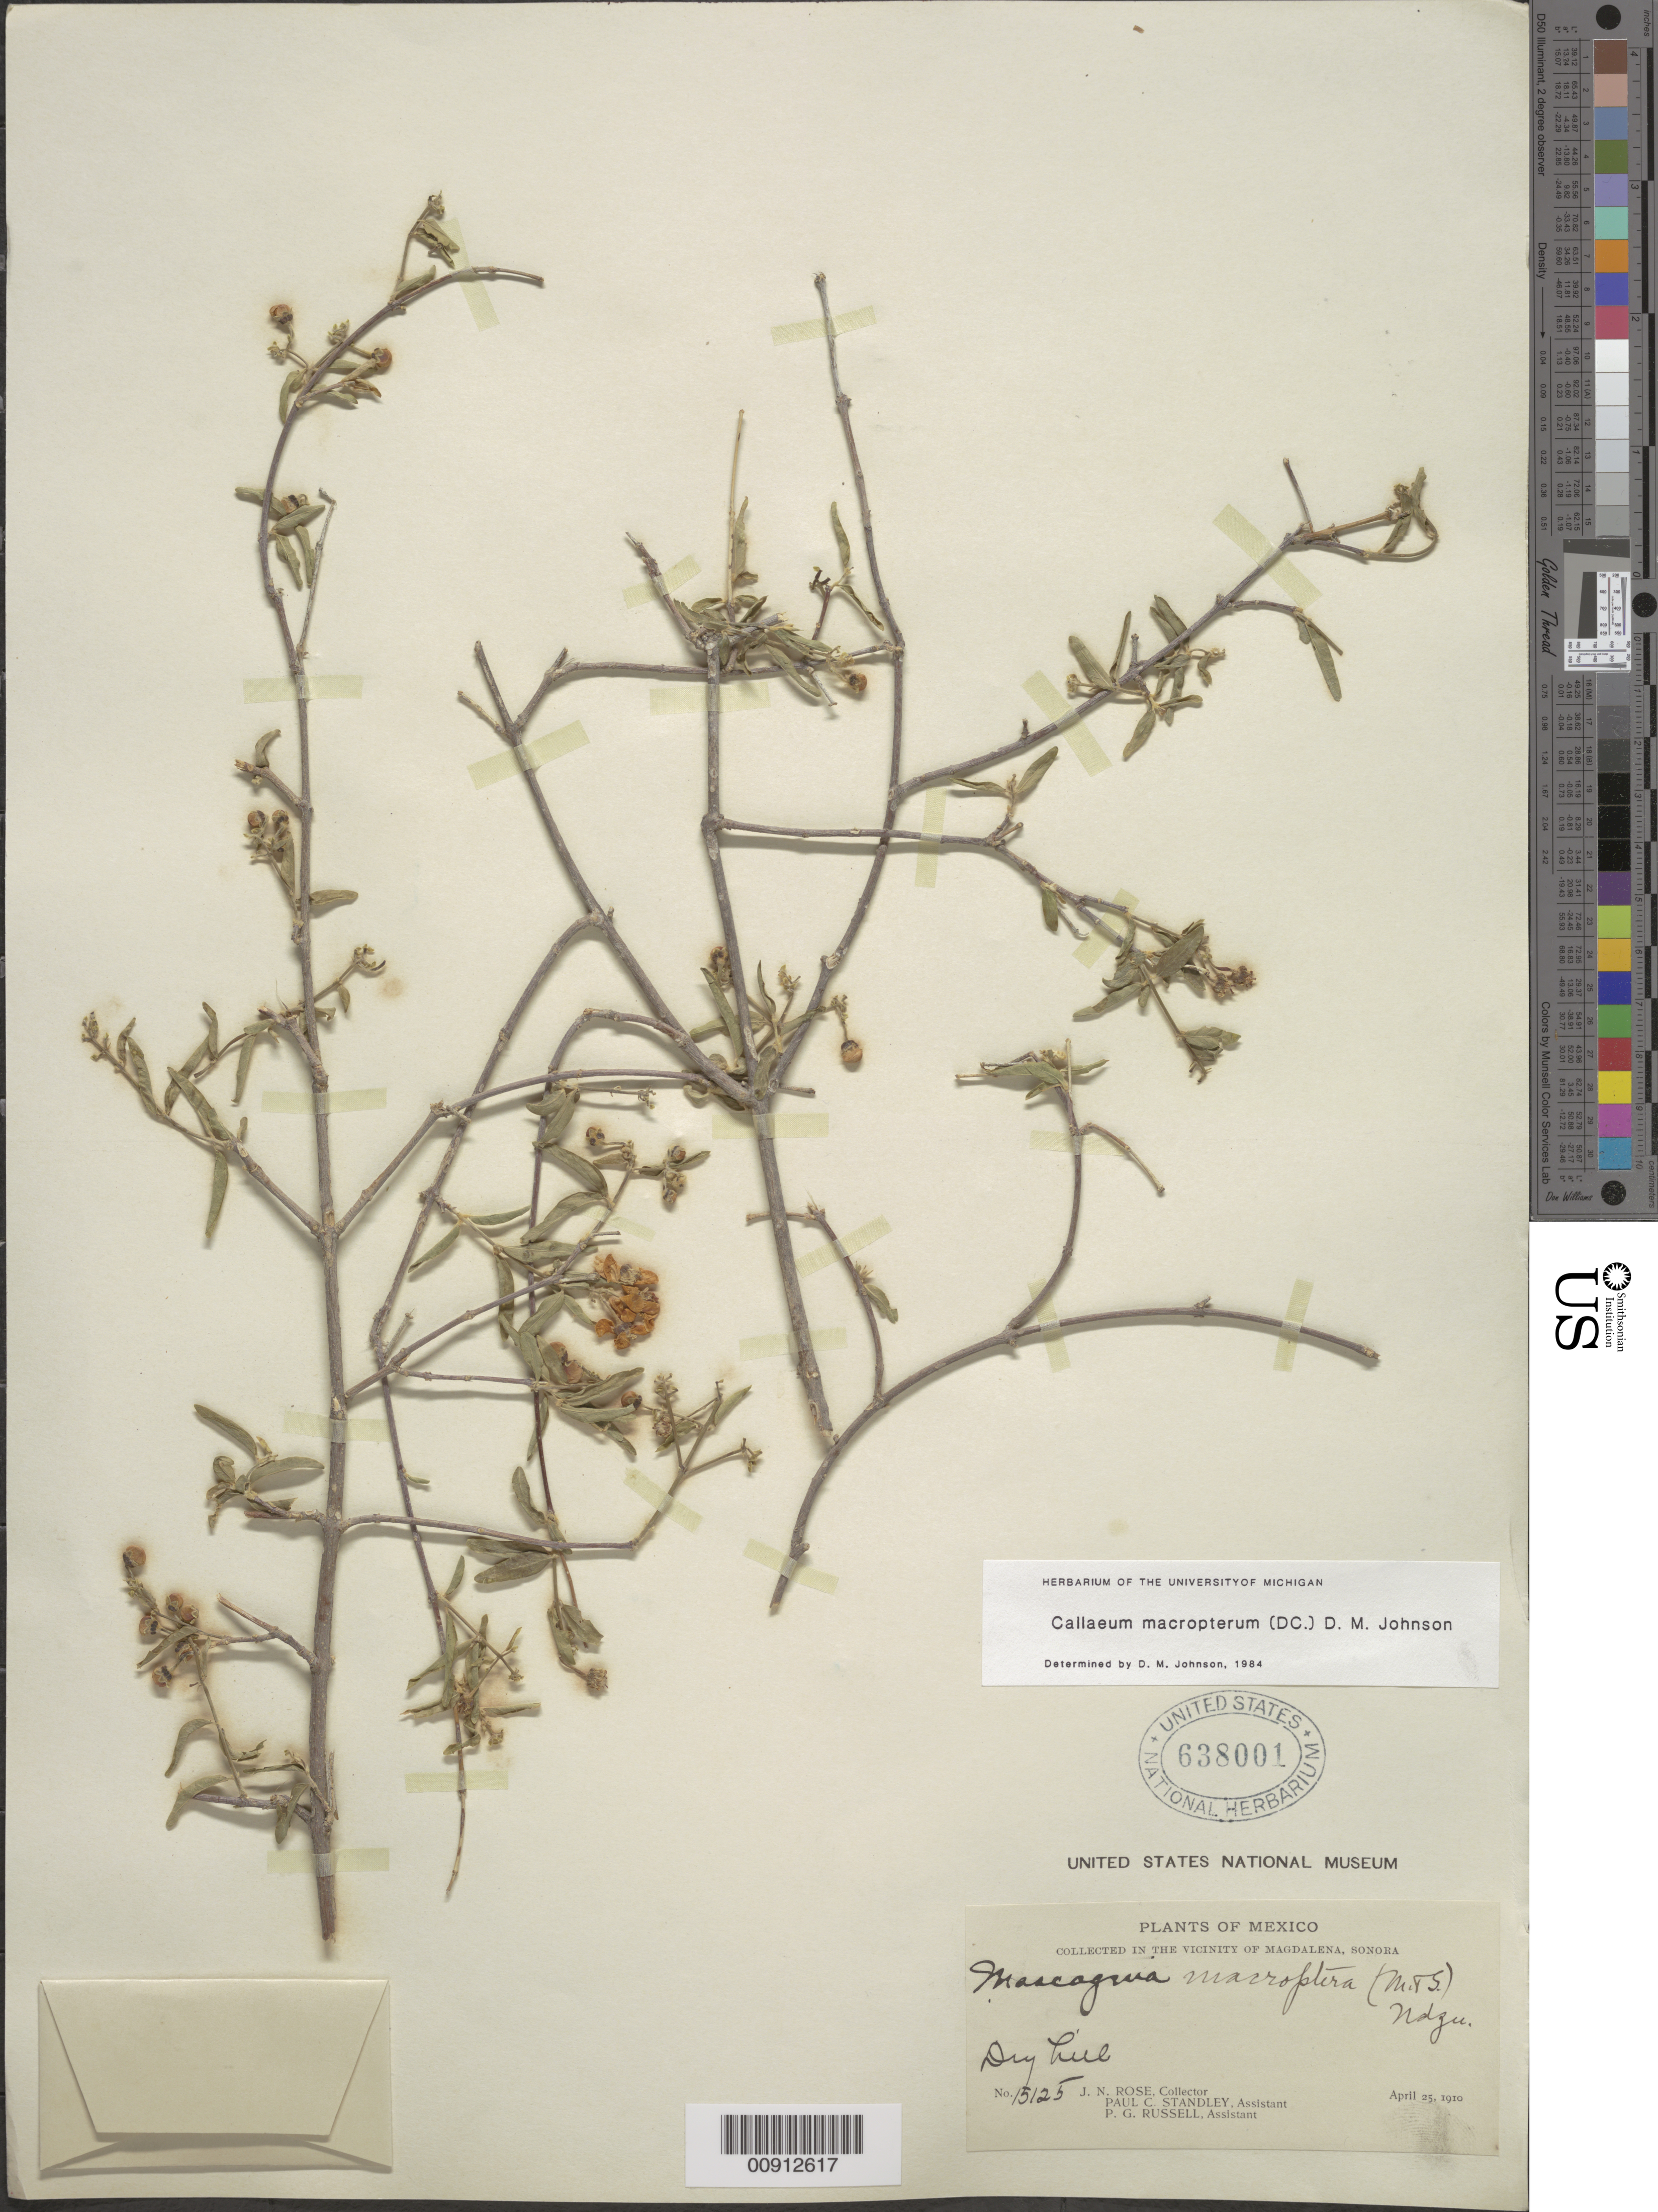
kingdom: Plantae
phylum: Tracheophyta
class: Magnoliopsida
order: Malpighiales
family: Malpighiaceae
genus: Callaeum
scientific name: Callaeum macropterum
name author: (Moc. & Sessé ex DC.) D.M. Johnson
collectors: J. N. Rose, P. C. Standley & P. G. Russell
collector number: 15125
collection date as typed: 25 Apr 1910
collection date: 1910-04-25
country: Mexico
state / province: Sonora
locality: Vicinity of Magdalena, Sonora.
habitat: Dry hill.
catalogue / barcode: US 638001